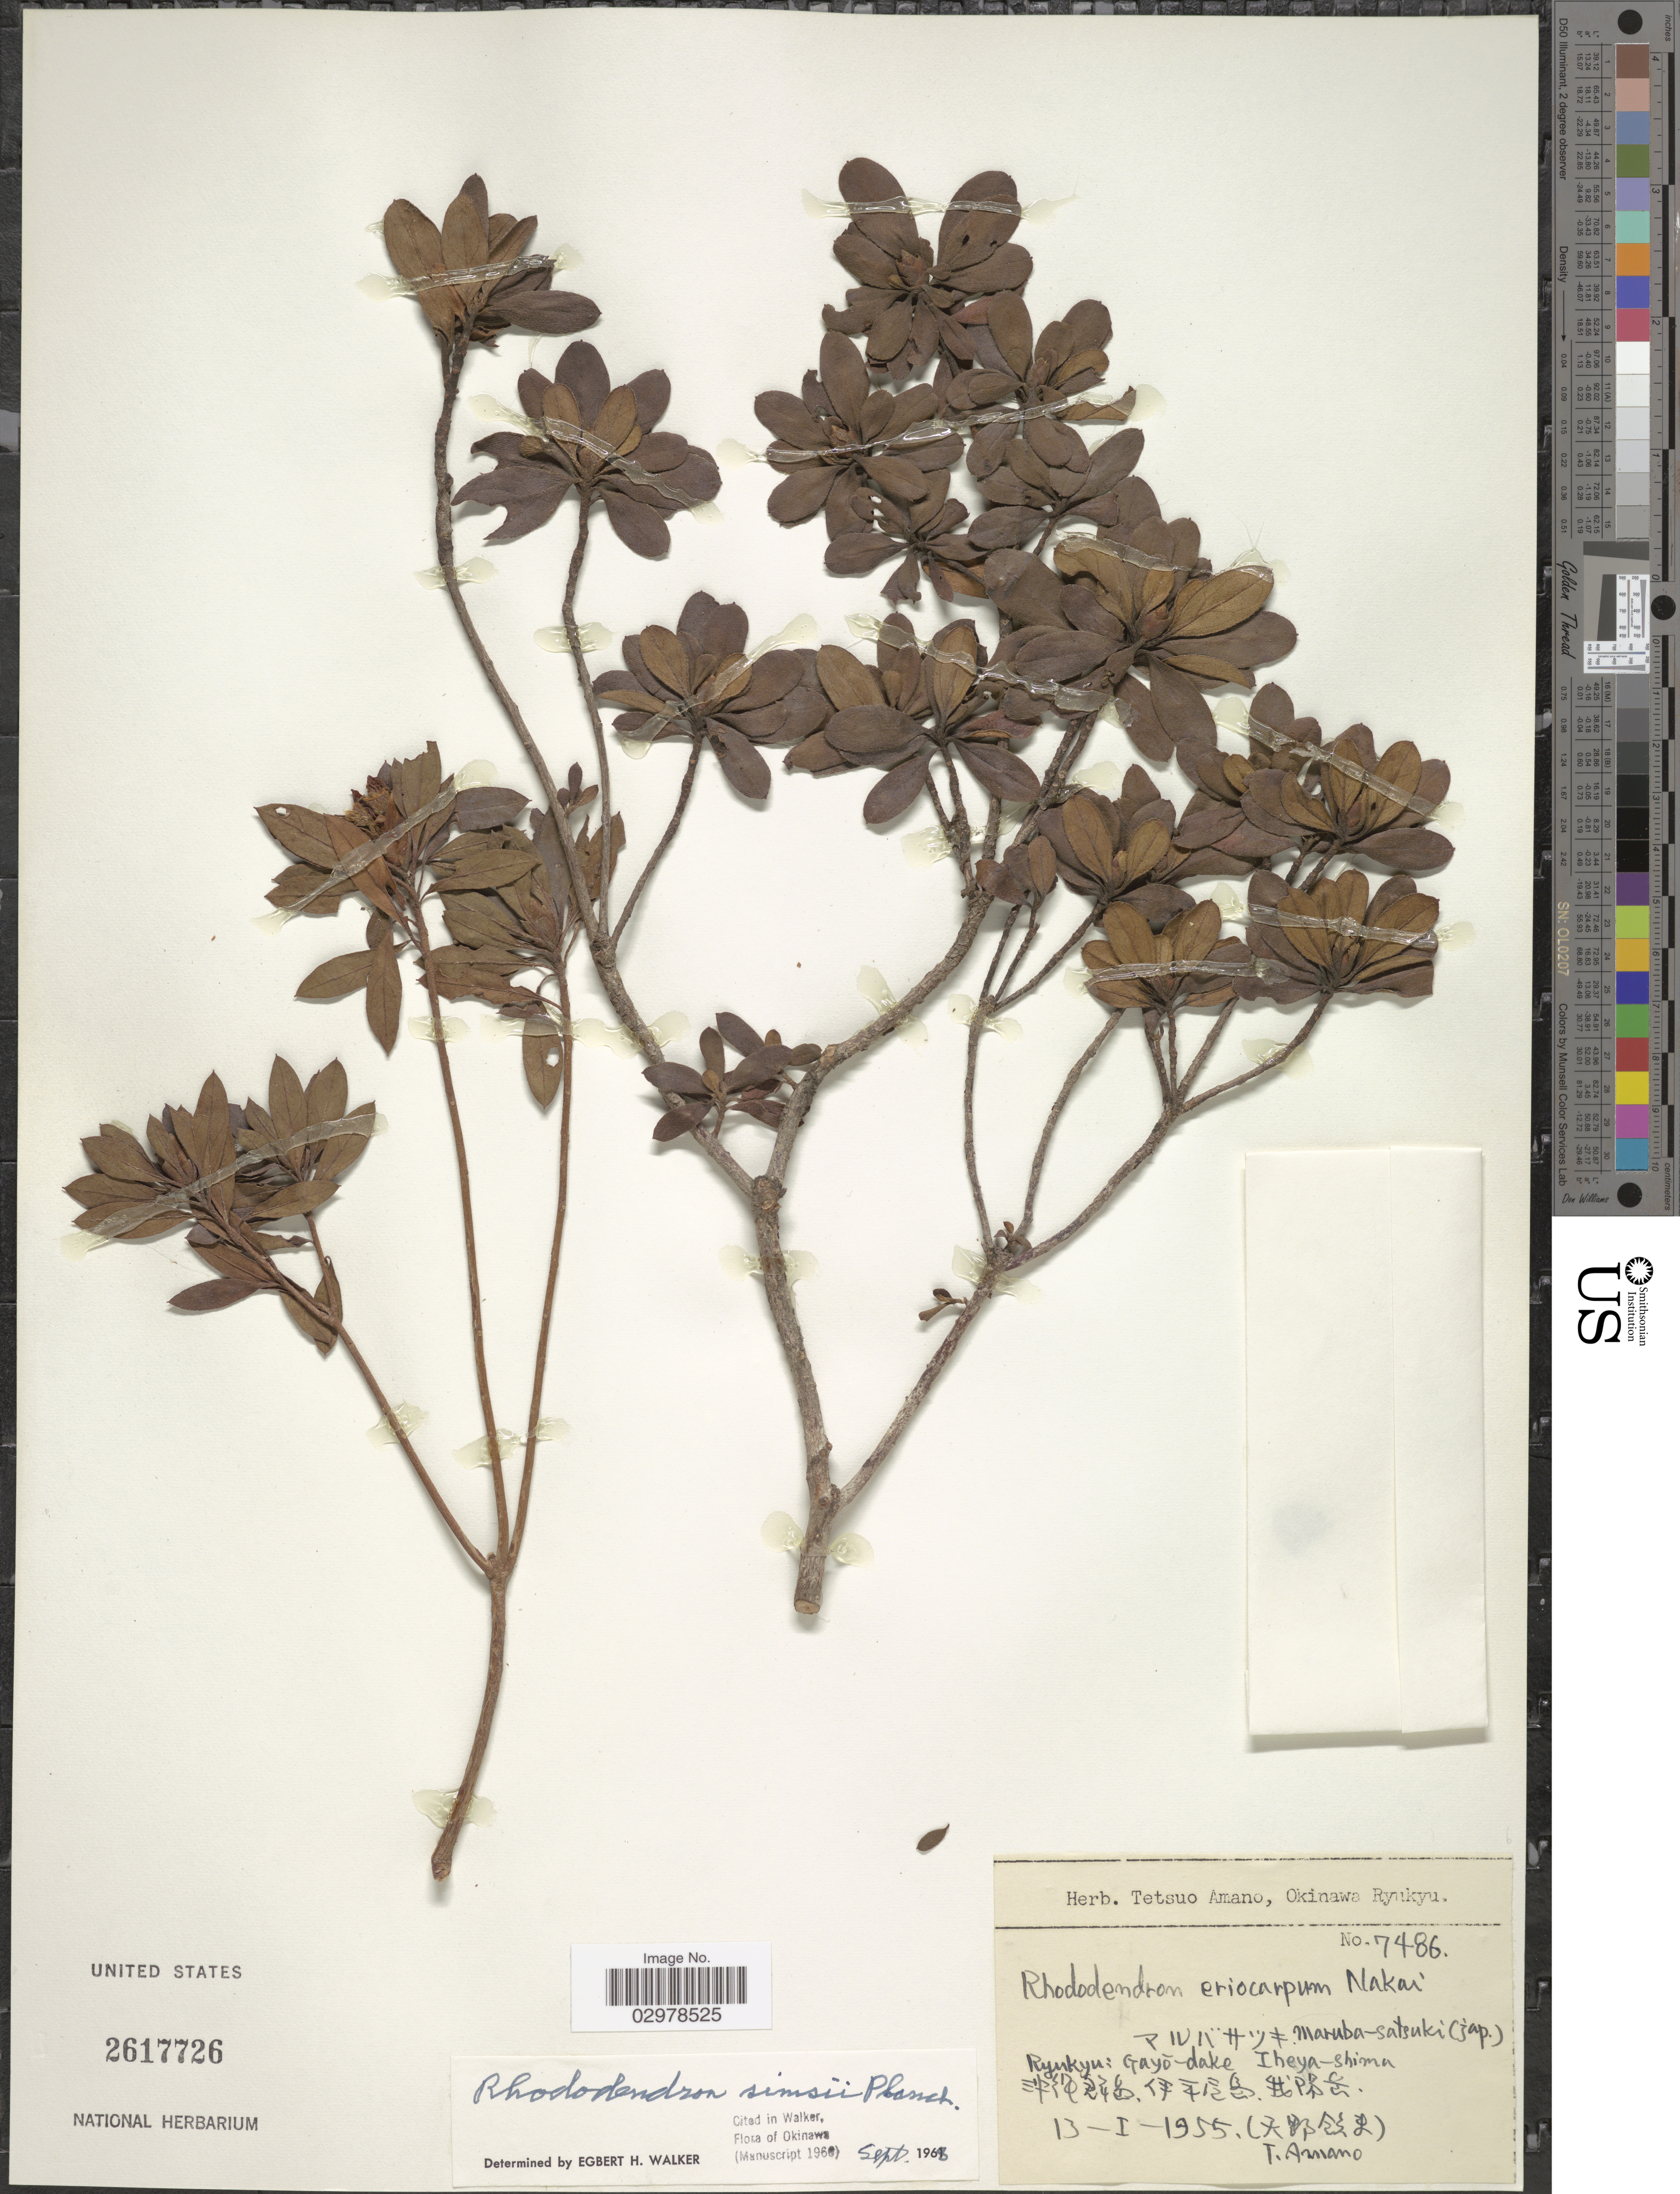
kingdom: Plantae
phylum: Tracheophyta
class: Magnoliopsida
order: Ericales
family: Ericaceae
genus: Rhododendron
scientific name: Rhododendron simsii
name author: Planch.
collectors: T. Amano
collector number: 7486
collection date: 1955-01-13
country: Japan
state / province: Okinawa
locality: Okinawa Ryukyu. Ryukyu: Gayó-dake, Iheya-shima.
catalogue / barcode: US 2617726